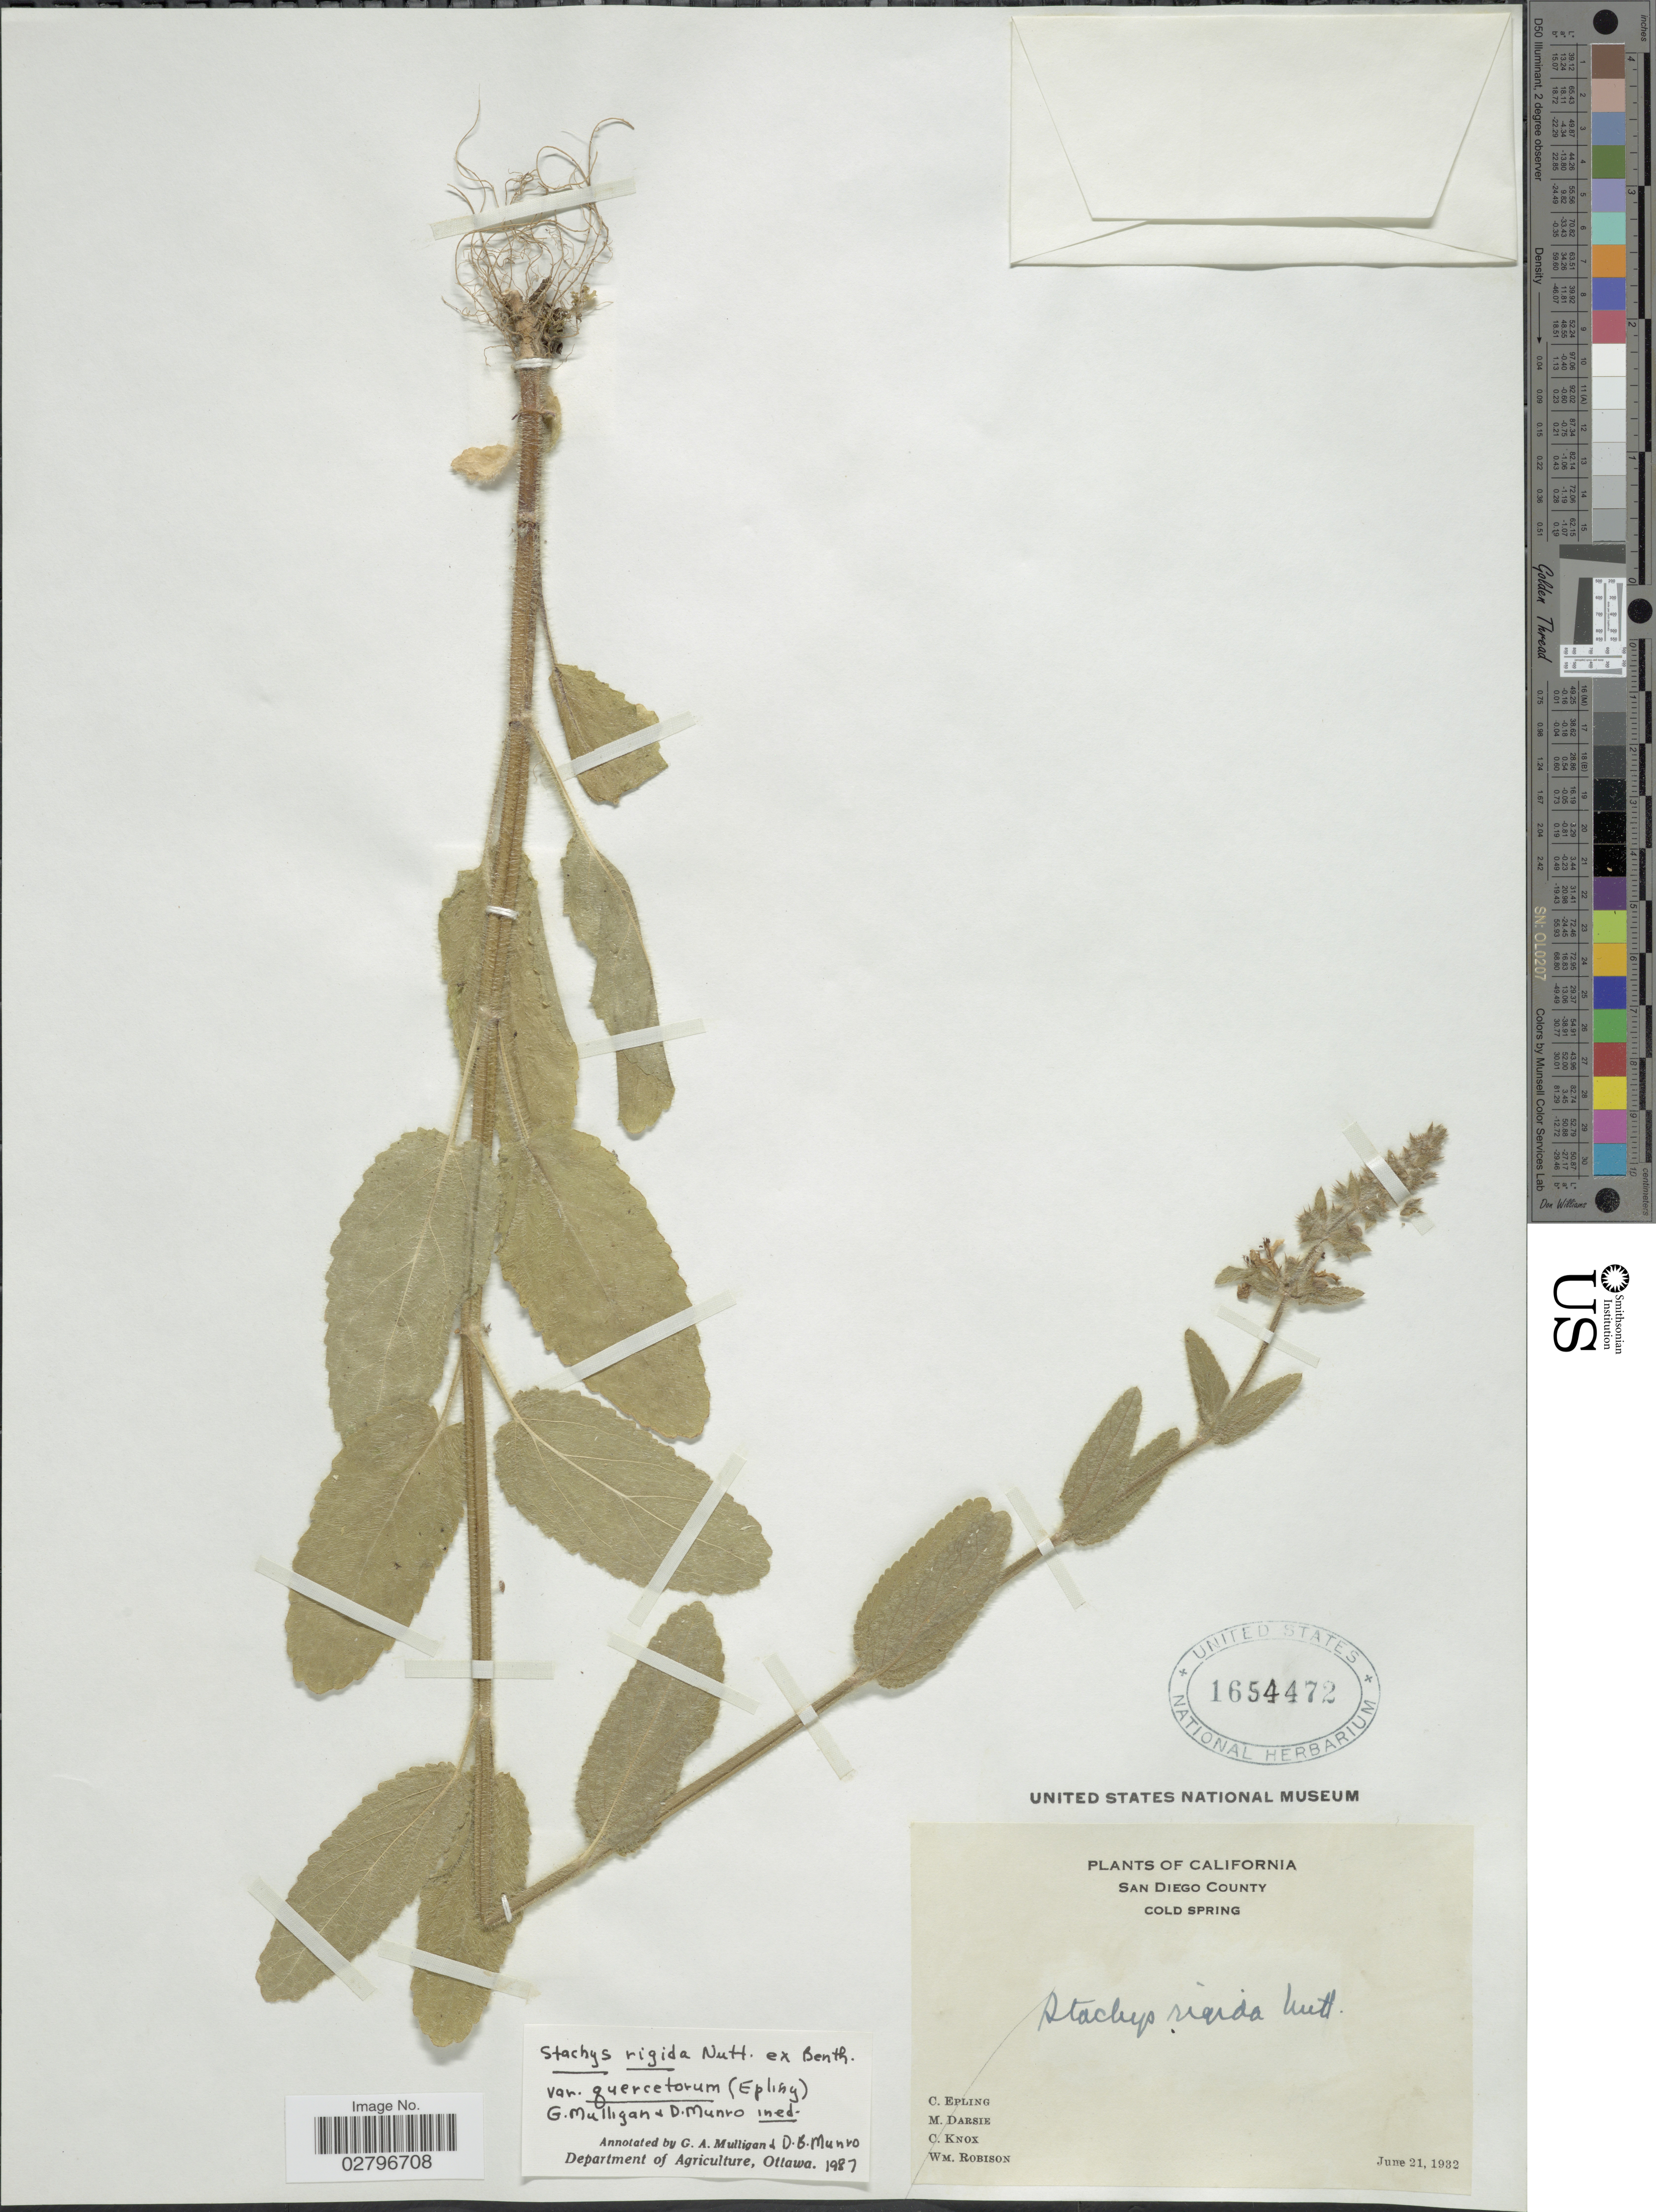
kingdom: Plantae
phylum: Tracheophyta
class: Magnoliopsida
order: Lamiales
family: Lamiaceae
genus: Stachys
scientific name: Stachys rigida subsp. quercetorum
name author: (A. Heller) Epling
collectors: C. C. Epling, M. Darsie, C. Knox & W. Robison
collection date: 1932-06-21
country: United States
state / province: California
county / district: San Diego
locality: San Diego County, Cold Spring.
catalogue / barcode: US 1654472